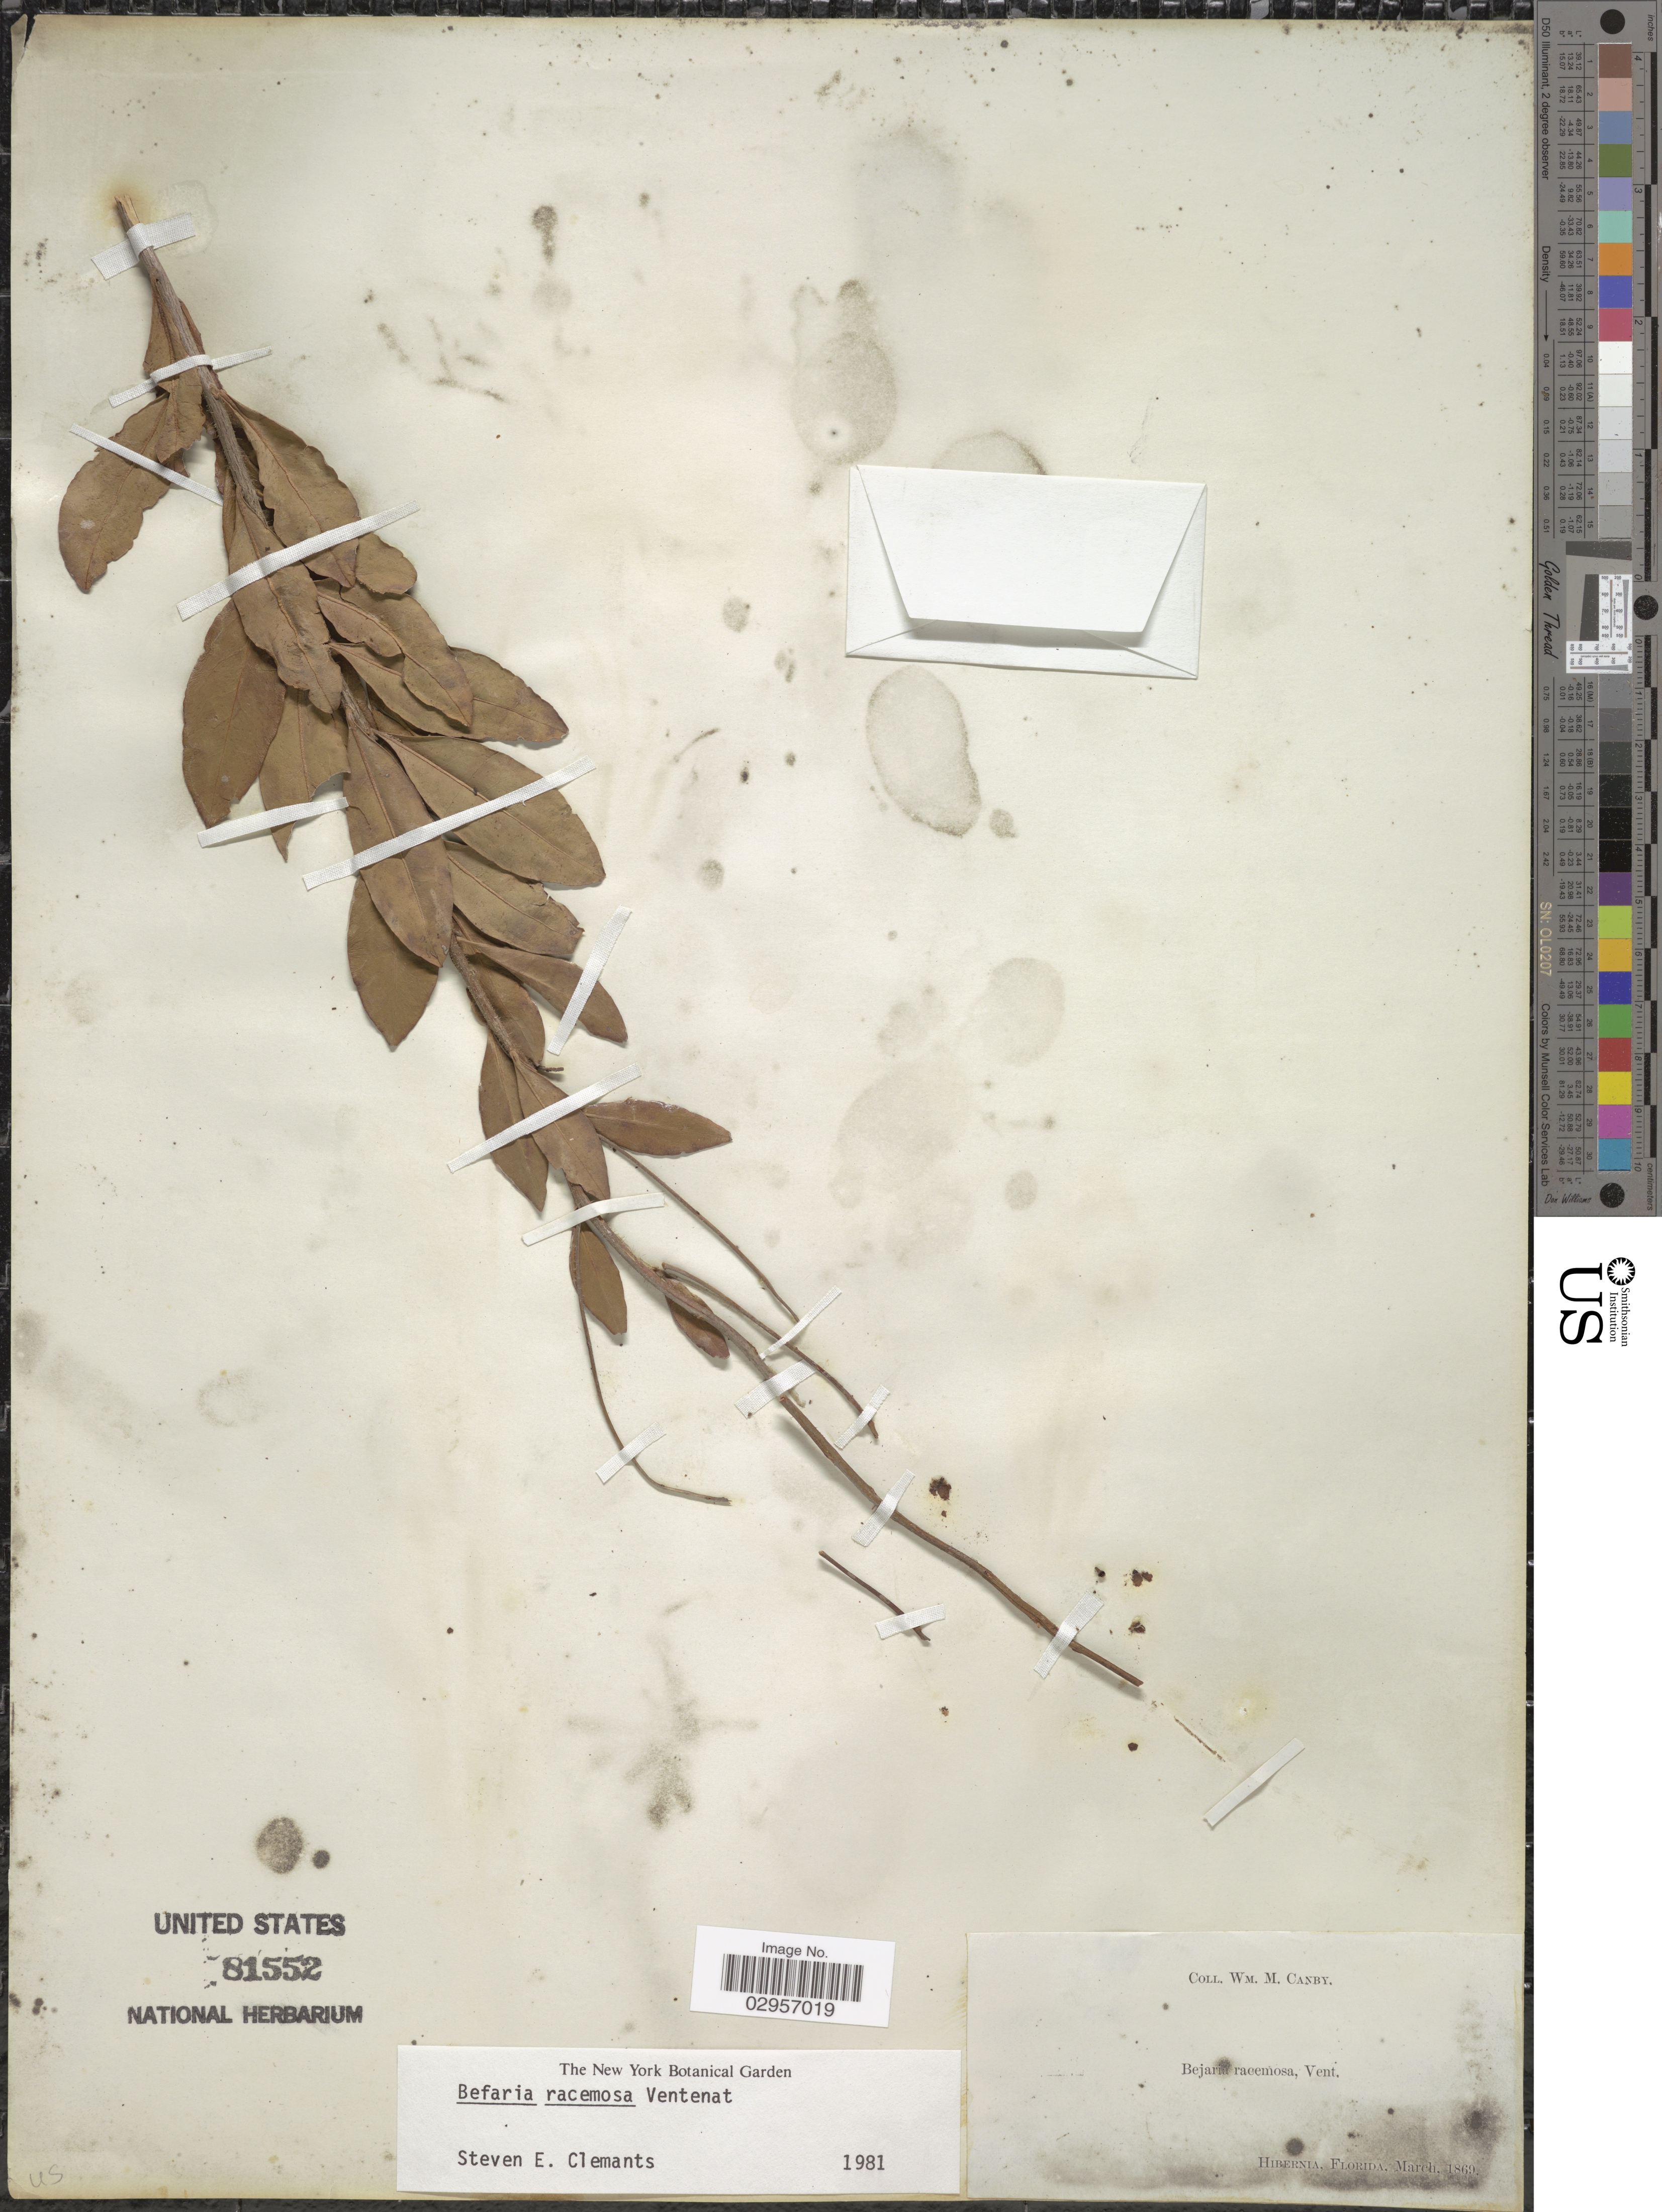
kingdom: Plantae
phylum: Tracheophyta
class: Magnoliopsida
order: Ericales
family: Ericaceae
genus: Bejaria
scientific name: Bejaria racemosa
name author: Vent.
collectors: W. Canby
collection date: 1869-03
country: United States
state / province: Florida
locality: Hibernia, Florida.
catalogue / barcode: US 81552